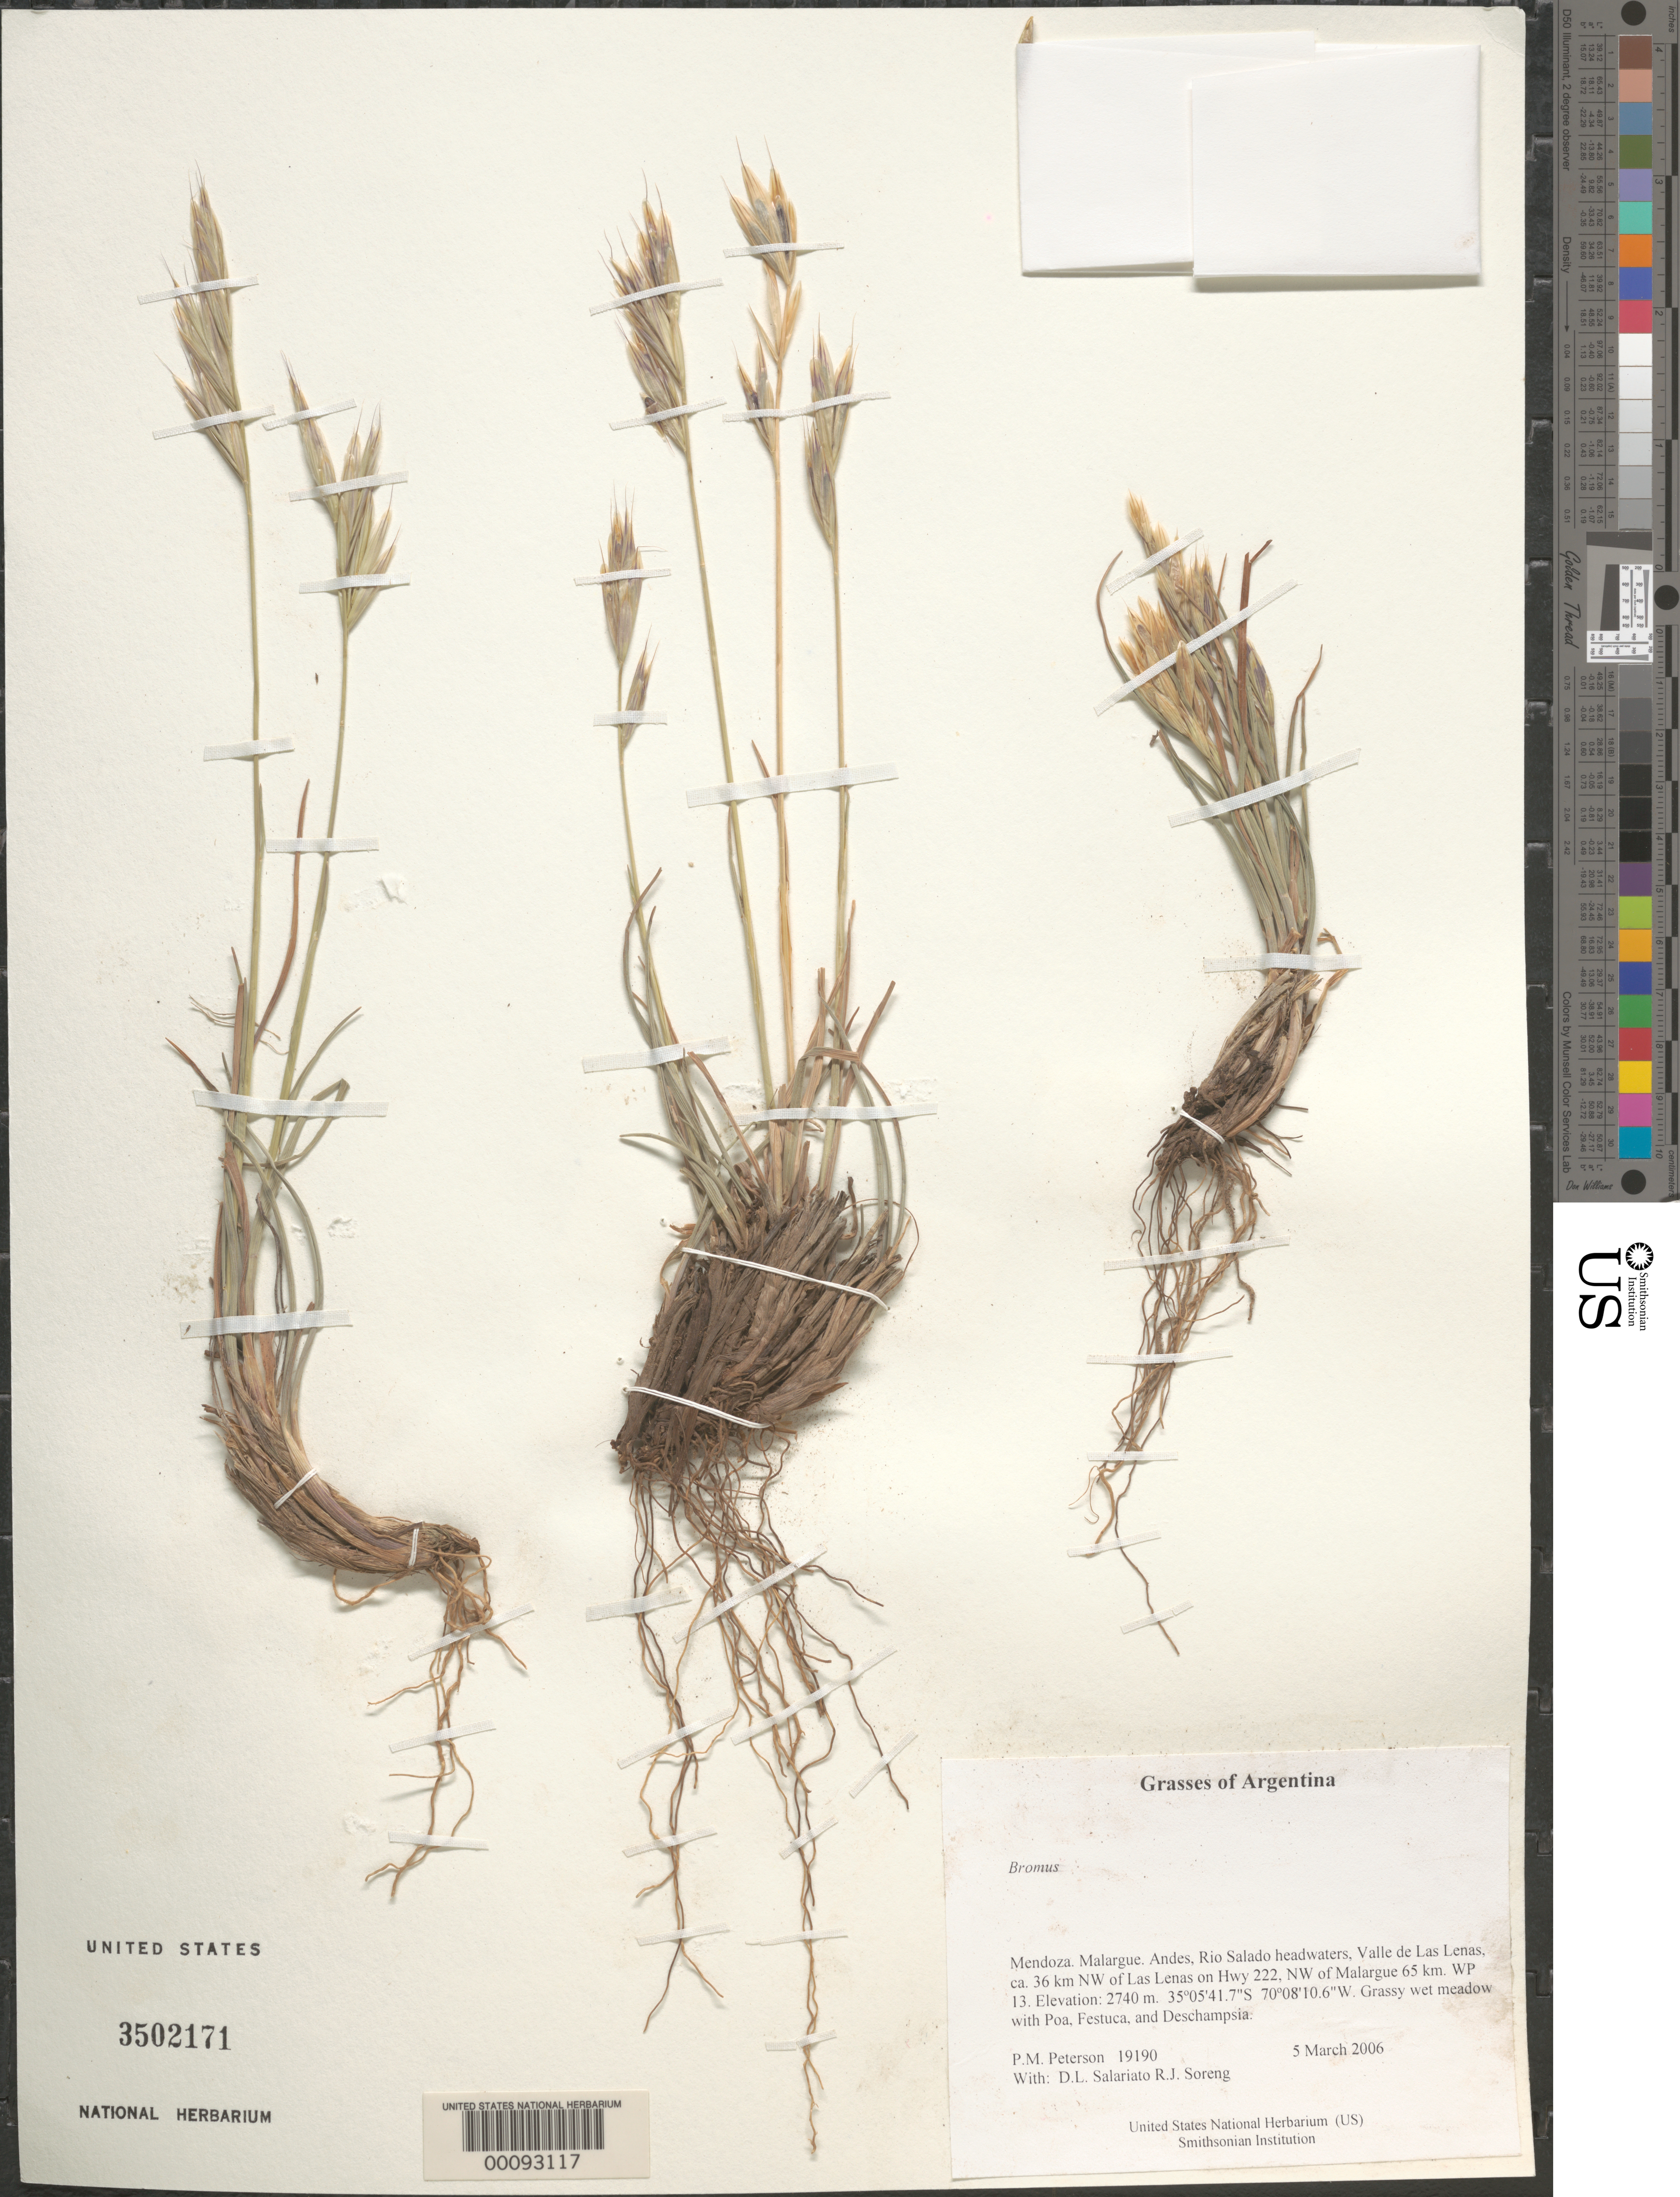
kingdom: Plantae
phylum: Tracheophyta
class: Liliopsida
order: Poales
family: Poaceae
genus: Bromus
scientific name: Bromus sp.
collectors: P. M. Peterson, R. J. Soreng, D. Salariato & A. Panizza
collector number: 19190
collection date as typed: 05 Mar 2006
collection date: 2006-03-05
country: Argentina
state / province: Mendoza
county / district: Malargue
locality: Andes, Rio Salado headwaters, Valle de Las Lenas, ca. 36 km NW of Las Lenas on Hwy 222, NW of Malargue 65 km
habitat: Grassy wet meadow with Poa, Festuca, and Deschampsia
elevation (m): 2740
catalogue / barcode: US 3502171